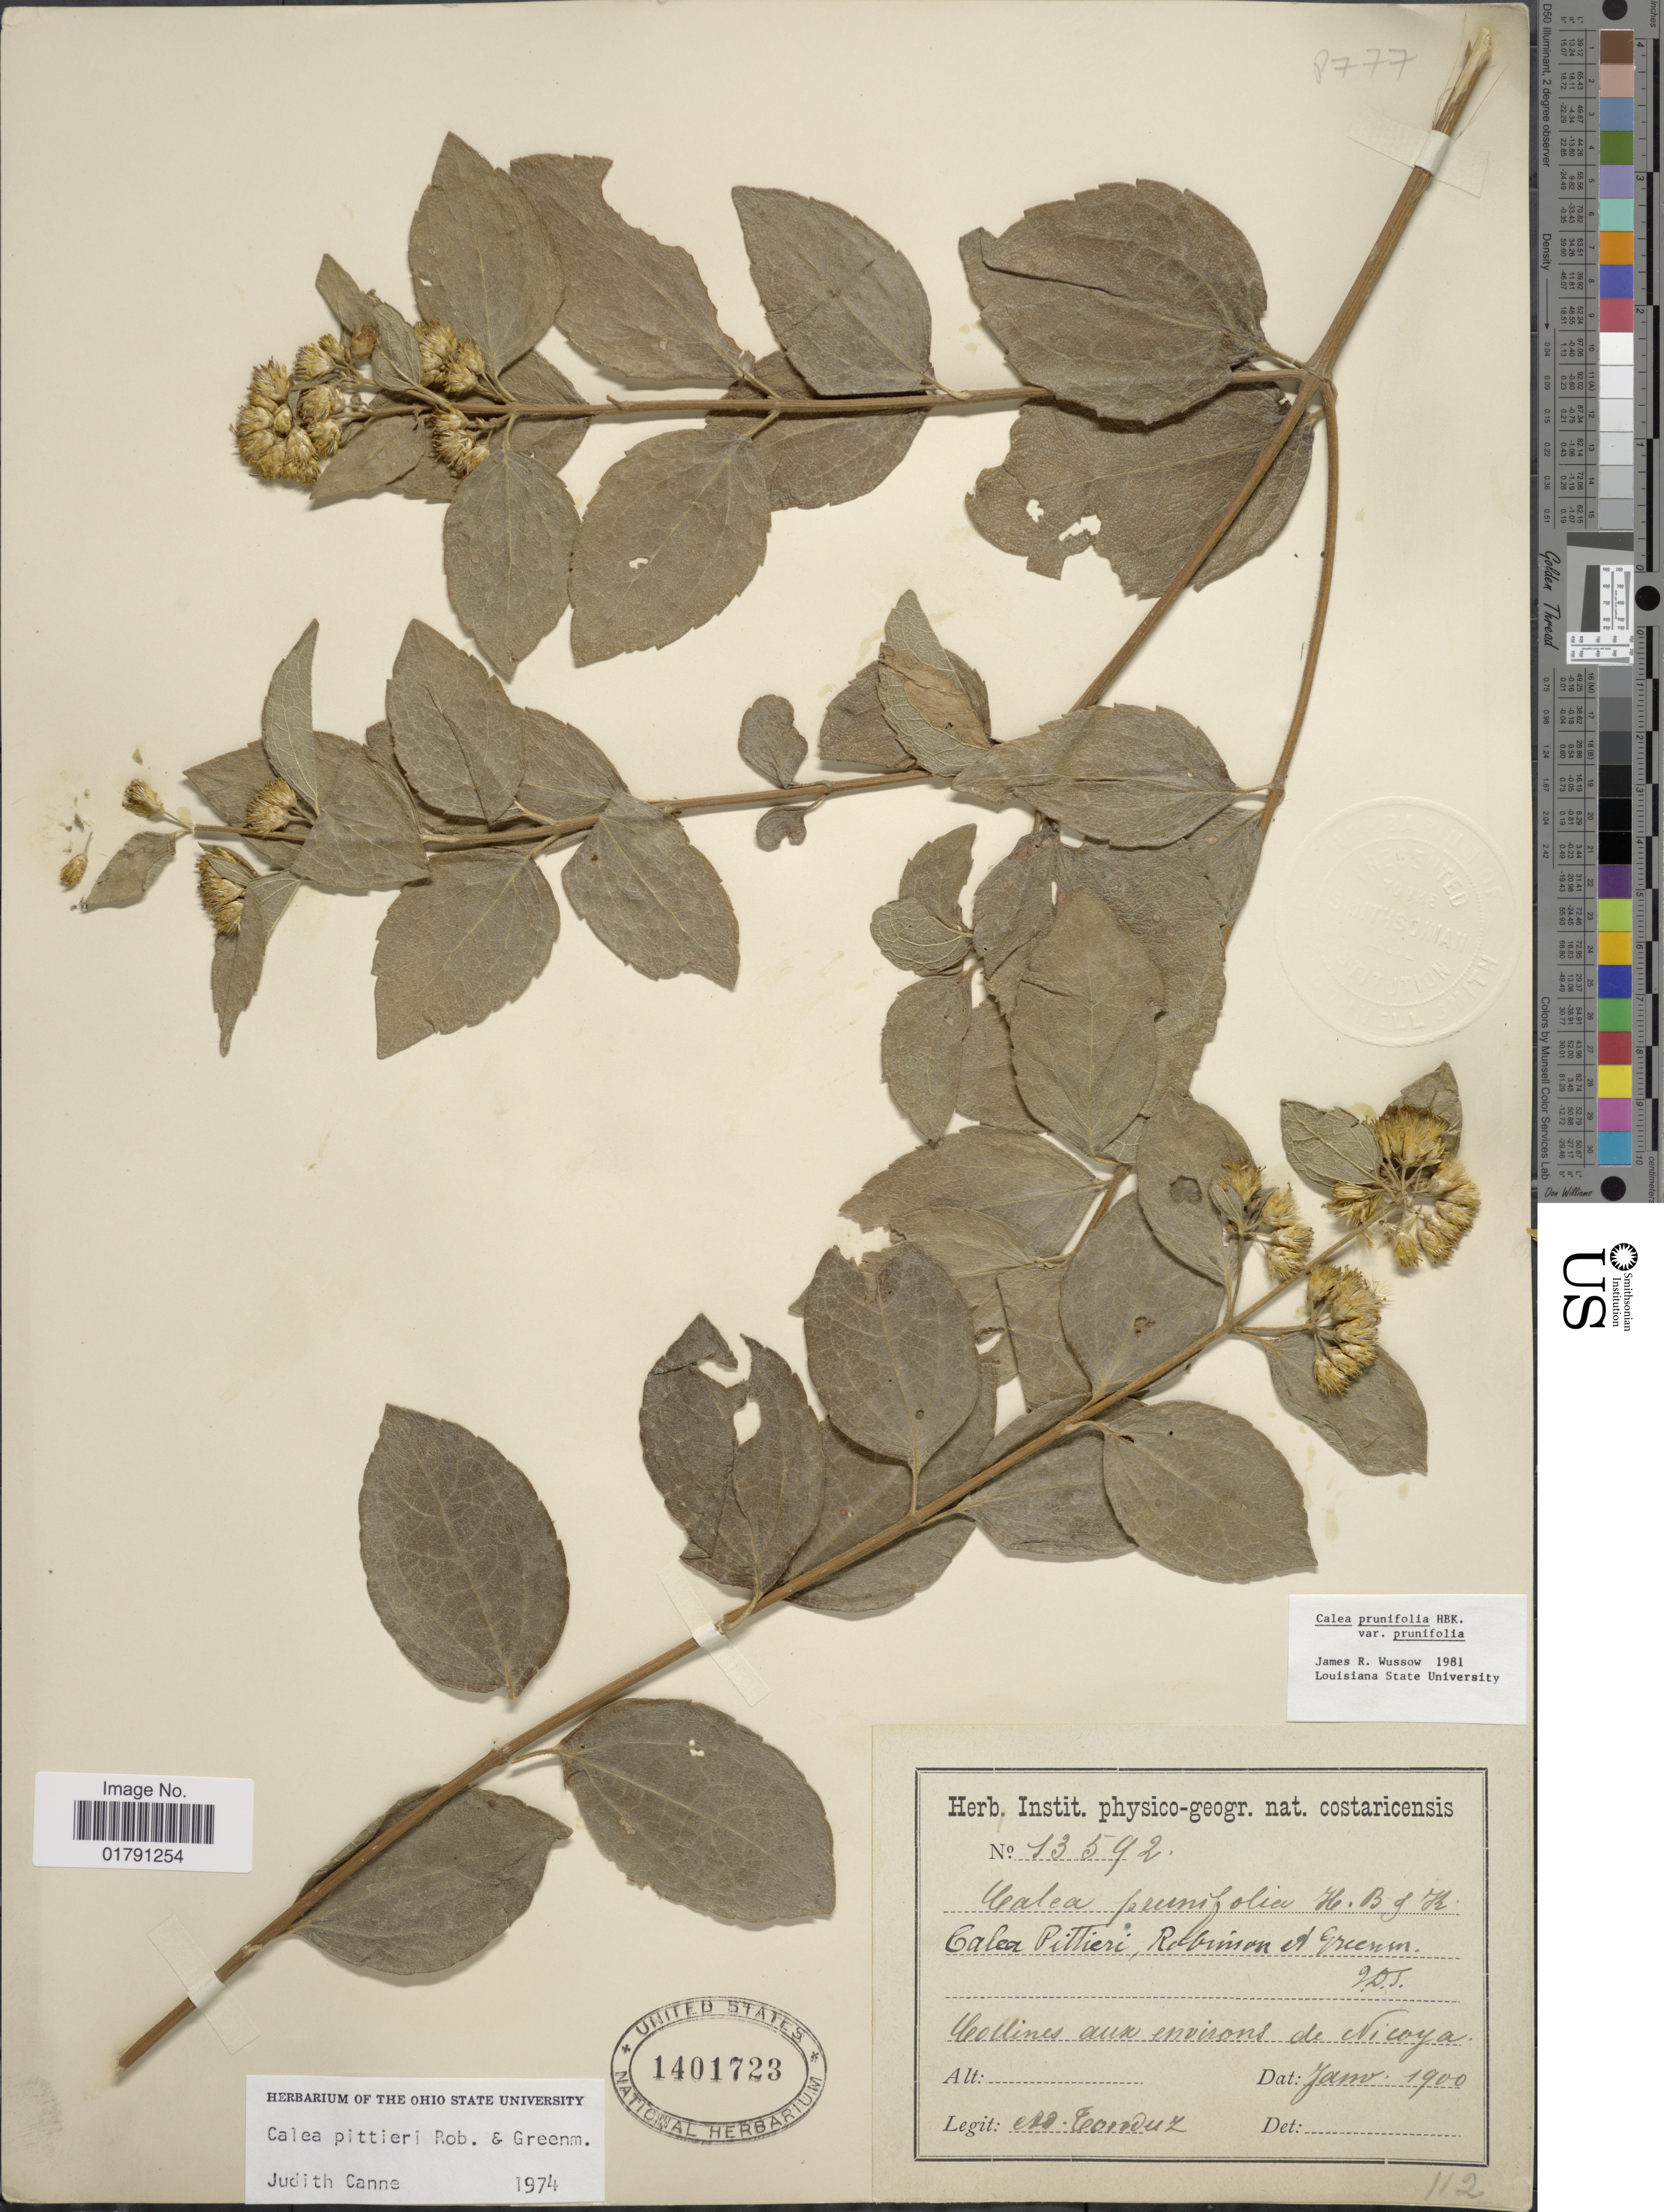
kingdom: Plantae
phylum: Tracheophyta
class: Magnoliopsida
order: Asterales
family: Asteraceae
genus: Calea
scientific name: Calea prunifolia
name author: Kunth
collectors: A. Tonduz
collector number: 13592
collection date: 1900-01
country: Costa Rica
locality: Collines aux environs de Nicoya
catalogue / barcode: US 1401723